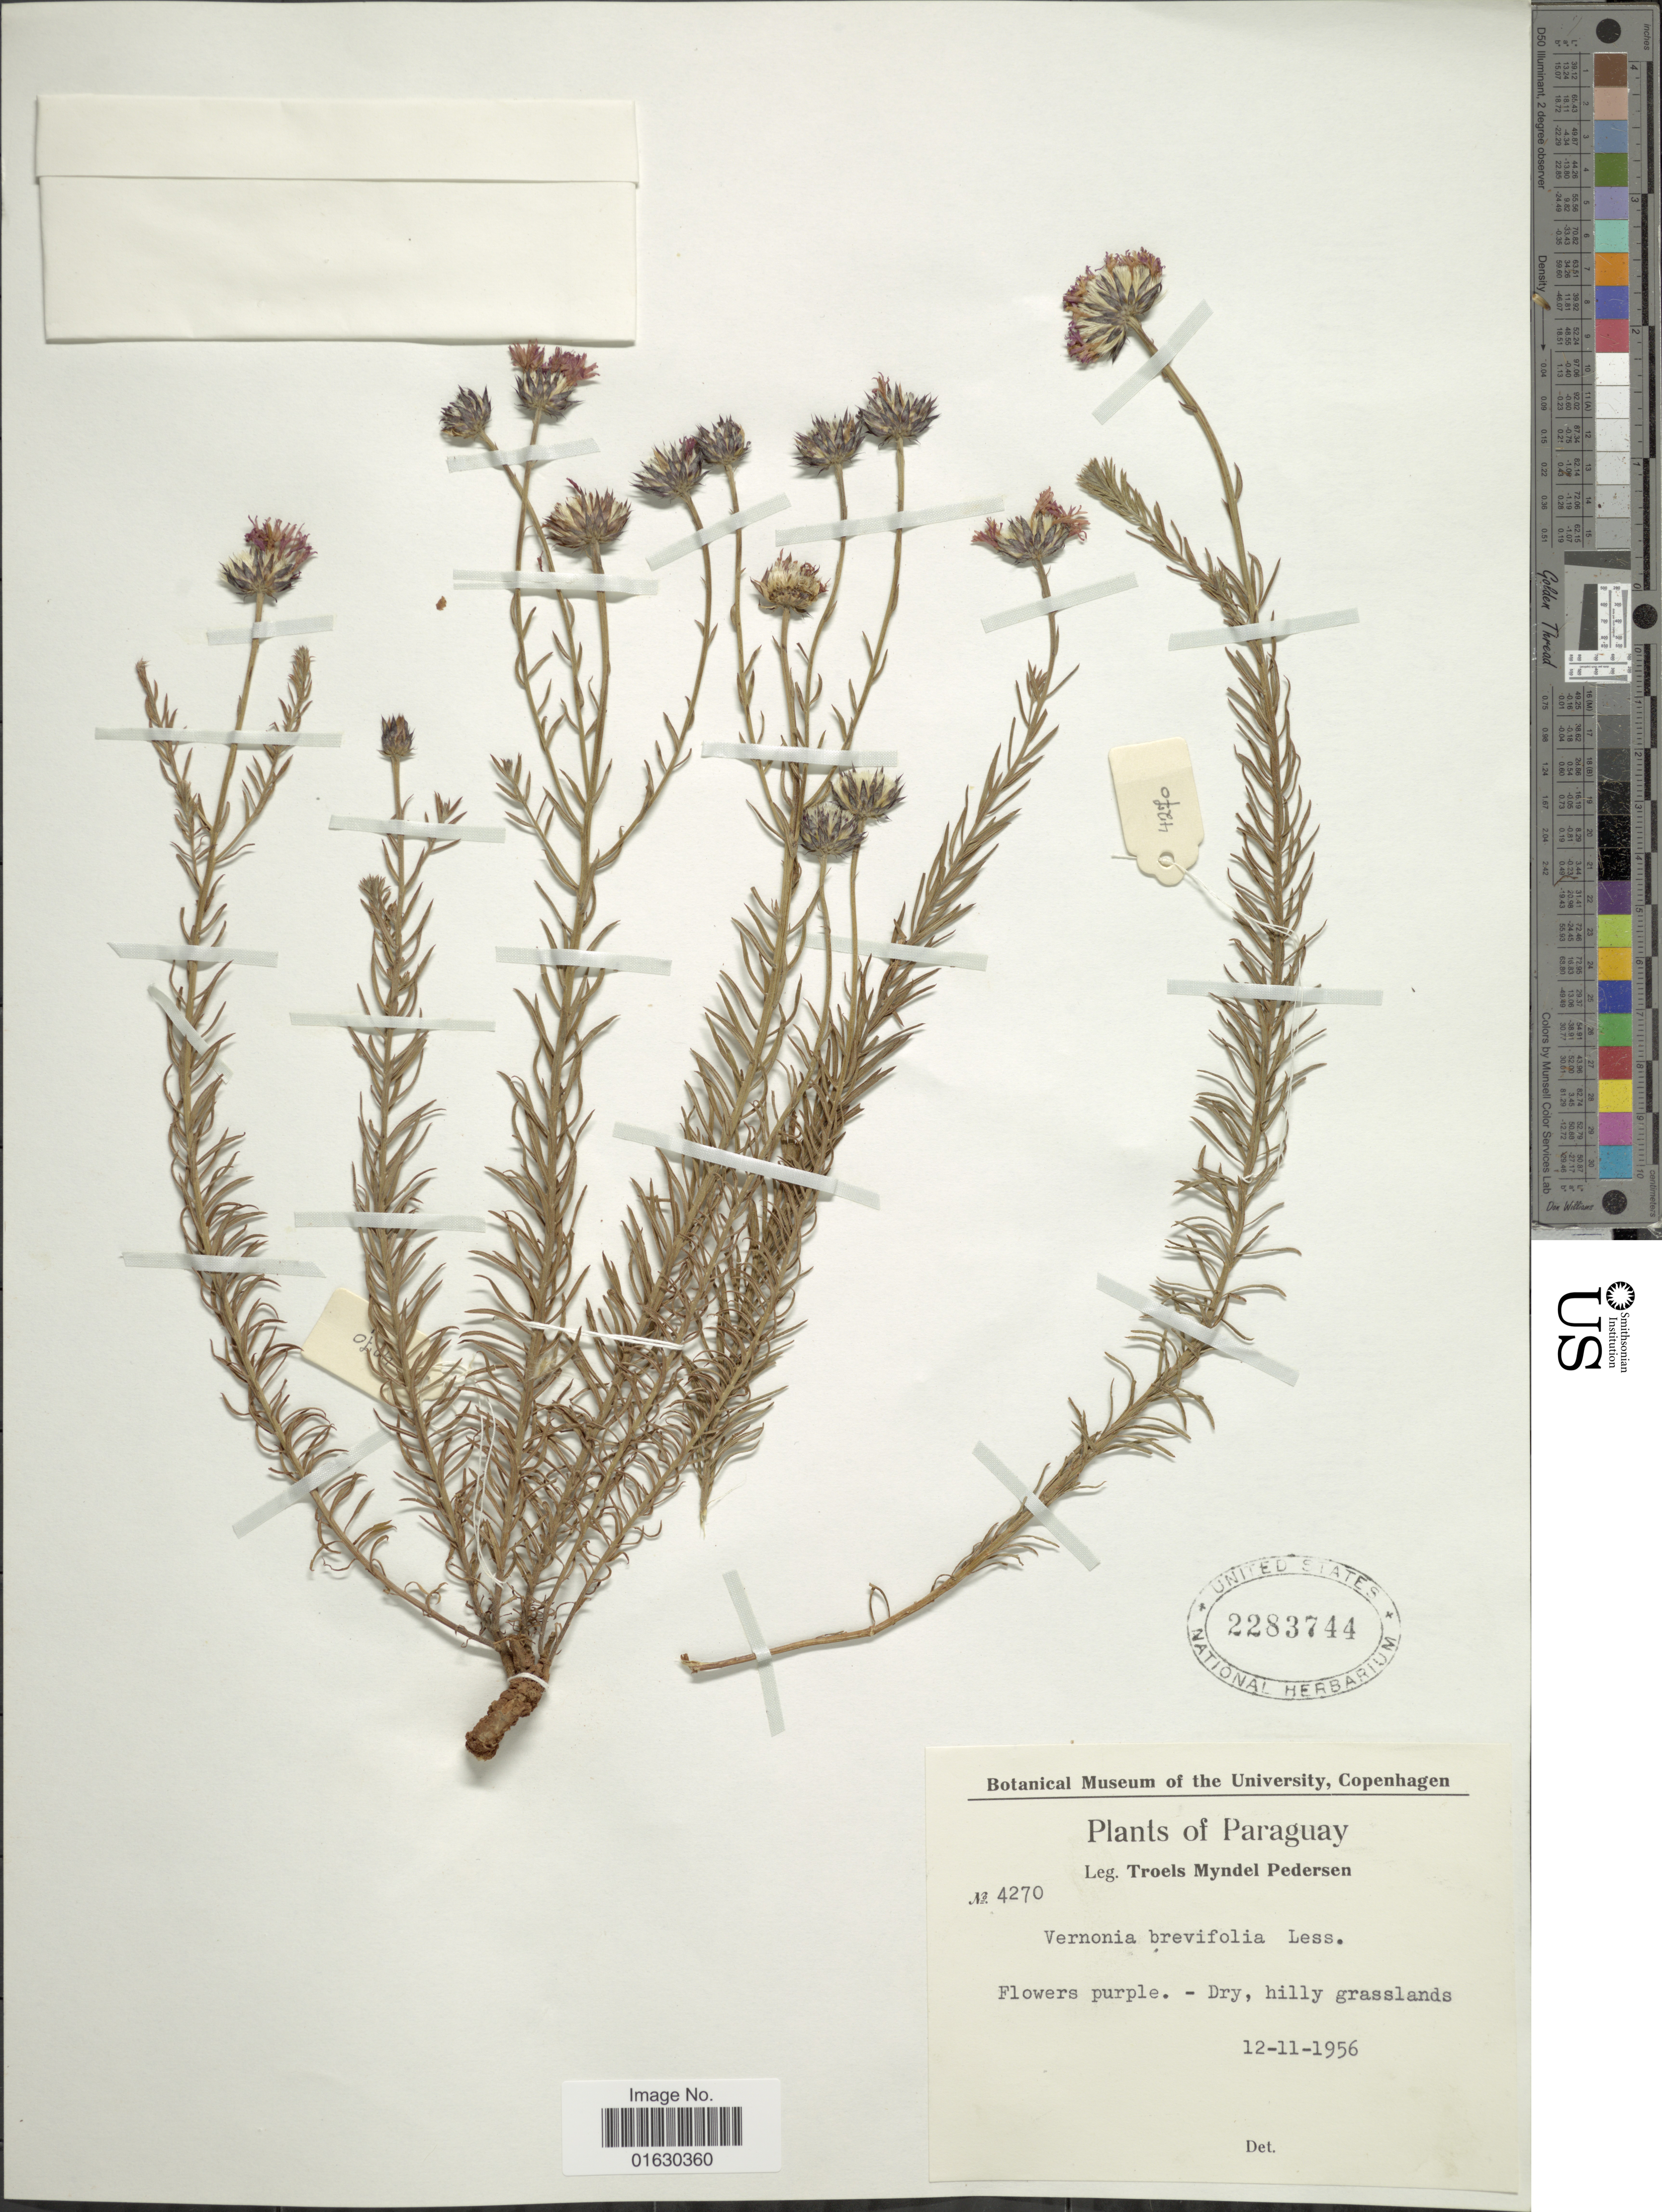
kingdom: Plantae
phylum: Tracheophyta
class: Magnoliopsida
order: Asterales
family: Asteraceae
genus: Lessingianthus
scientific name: Lessingianthus brevifolius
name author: (Less.) H. Rob.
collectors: T. Pederson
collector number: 4270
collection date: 1956-11-12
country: Paraguay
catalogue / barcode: US 2283744